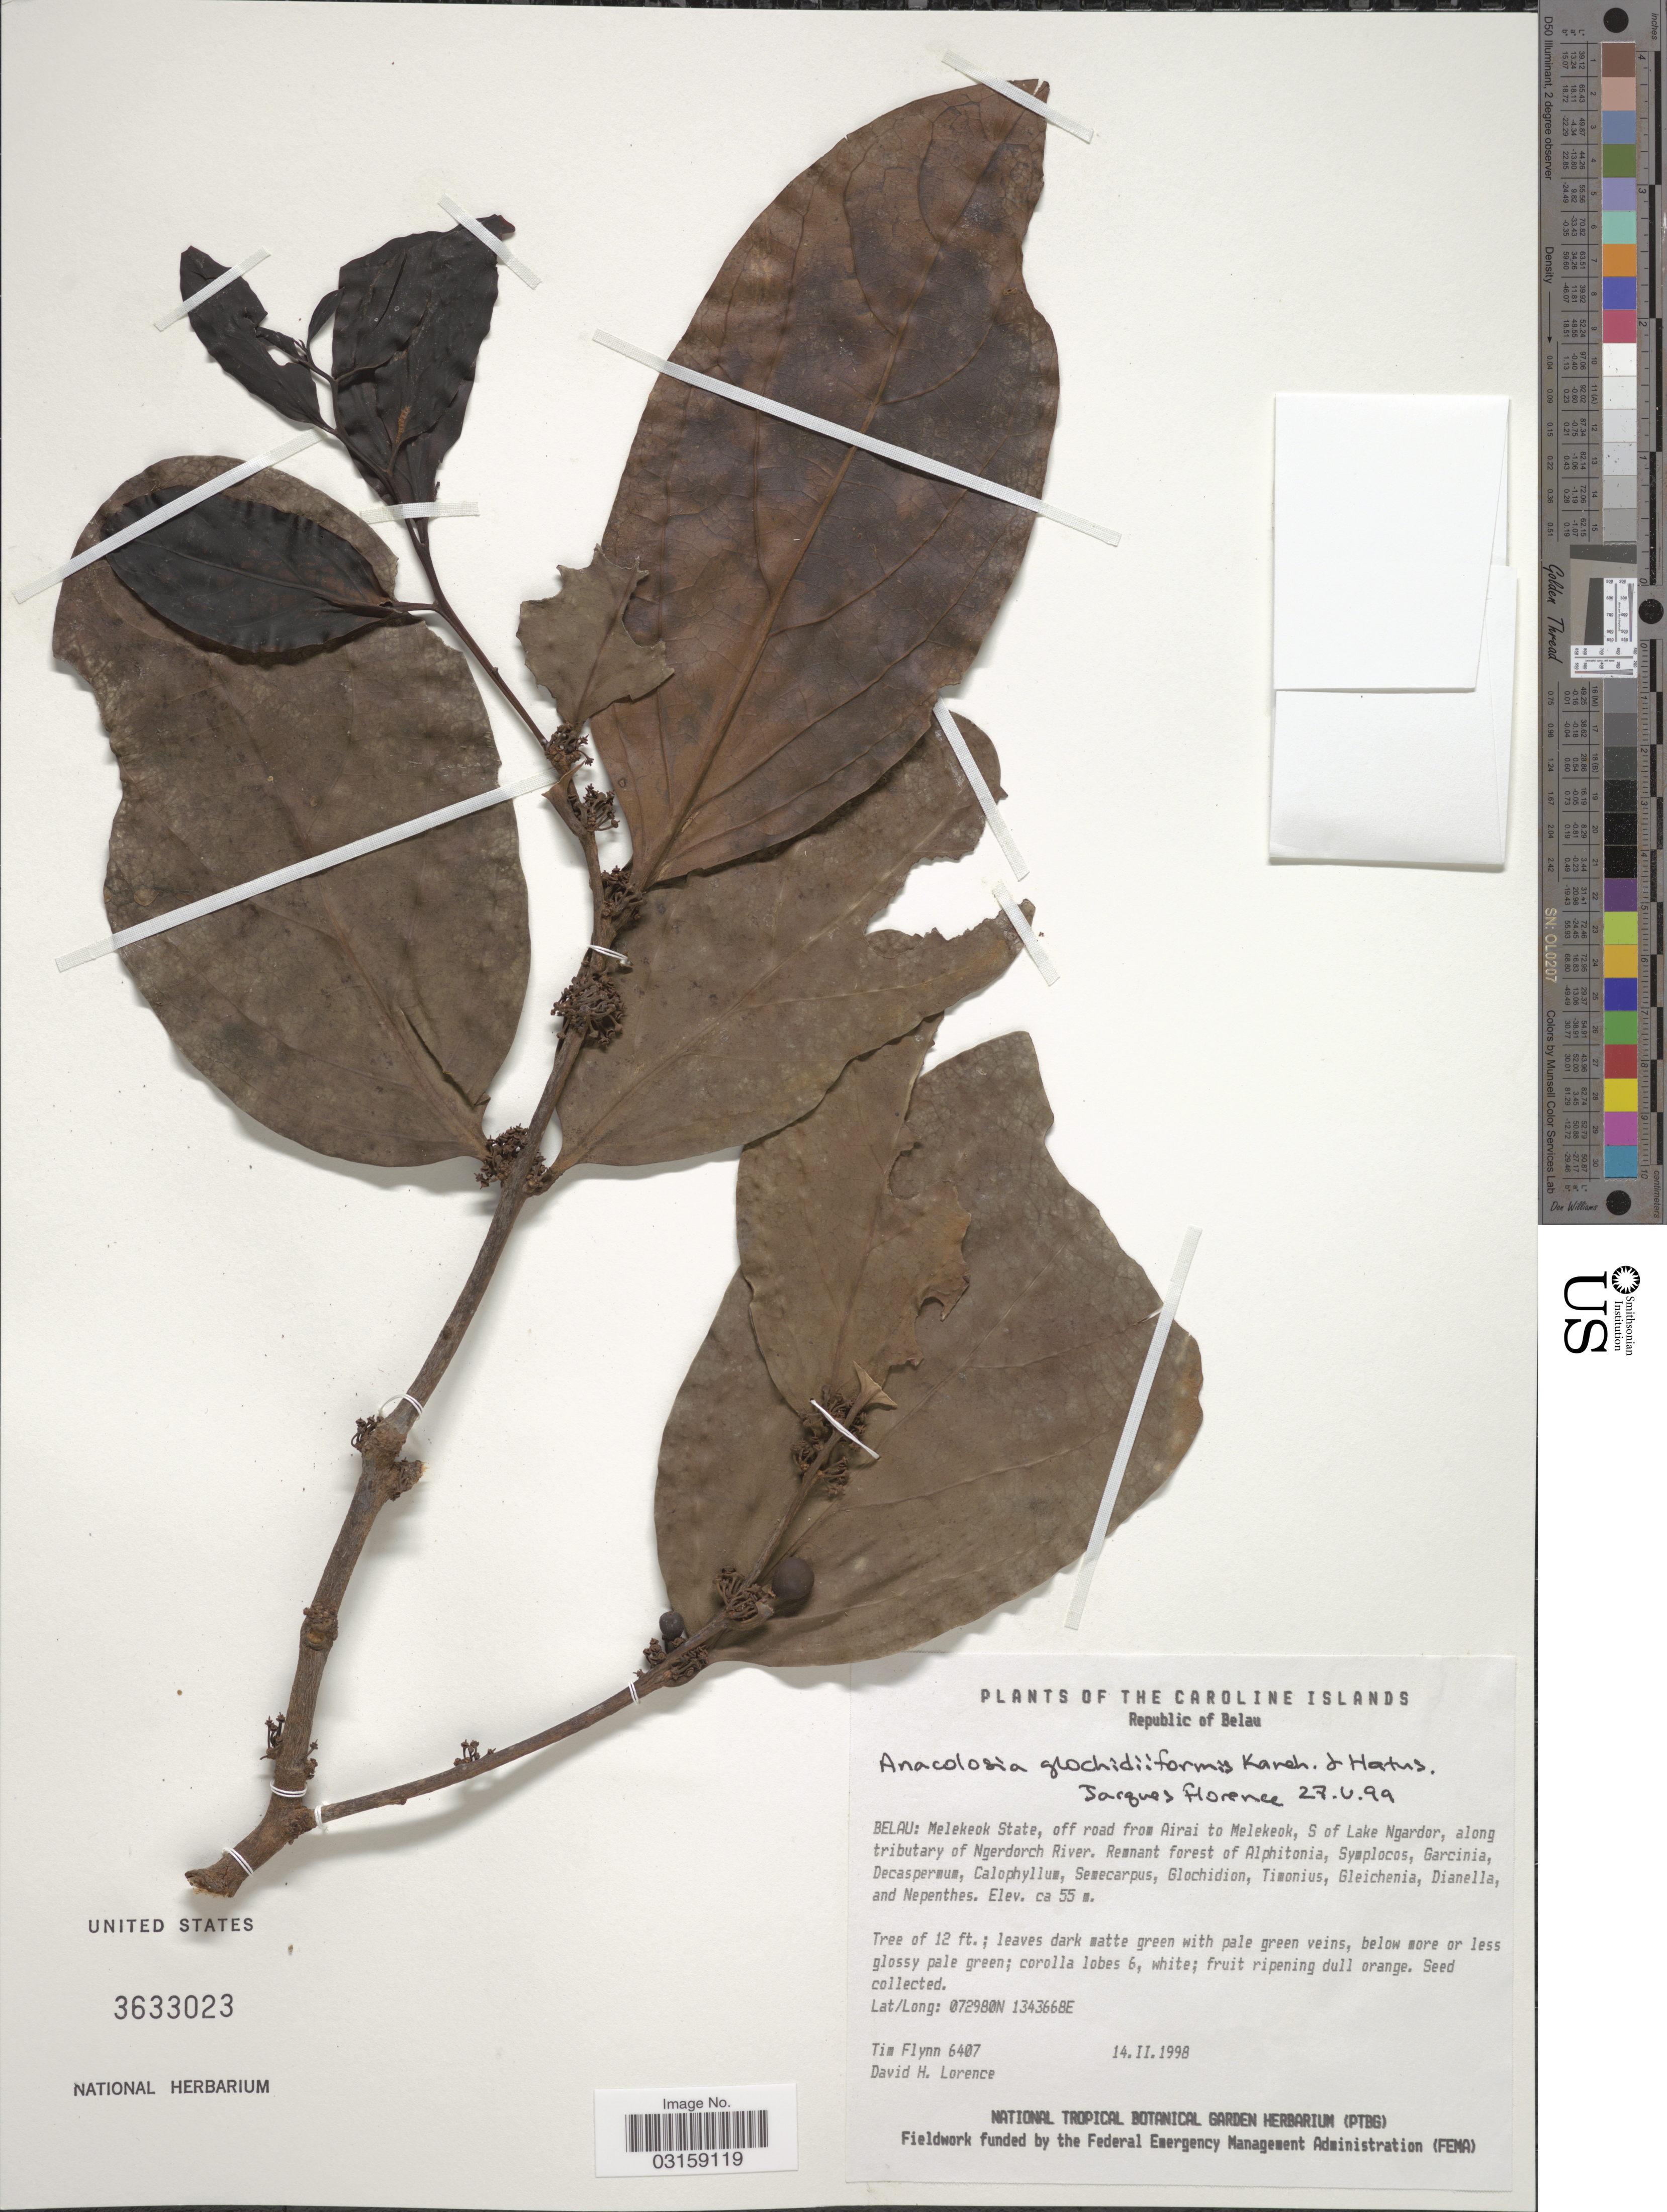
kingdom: Plantae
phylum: Tracheophyta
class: Magnoliopsida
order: Lamiales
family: Oleaceae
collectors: T. Flynn & D. Lorence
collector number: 6407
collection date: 1998-02-14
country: Palau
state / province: Belau Outliers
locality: Caroline Islands. Belau: Melekeok State, off road from Airai to Melekeok, S of Lake Ngardor, along tributary of Ngerdorch River.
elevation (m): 55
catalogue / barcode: US 3633023